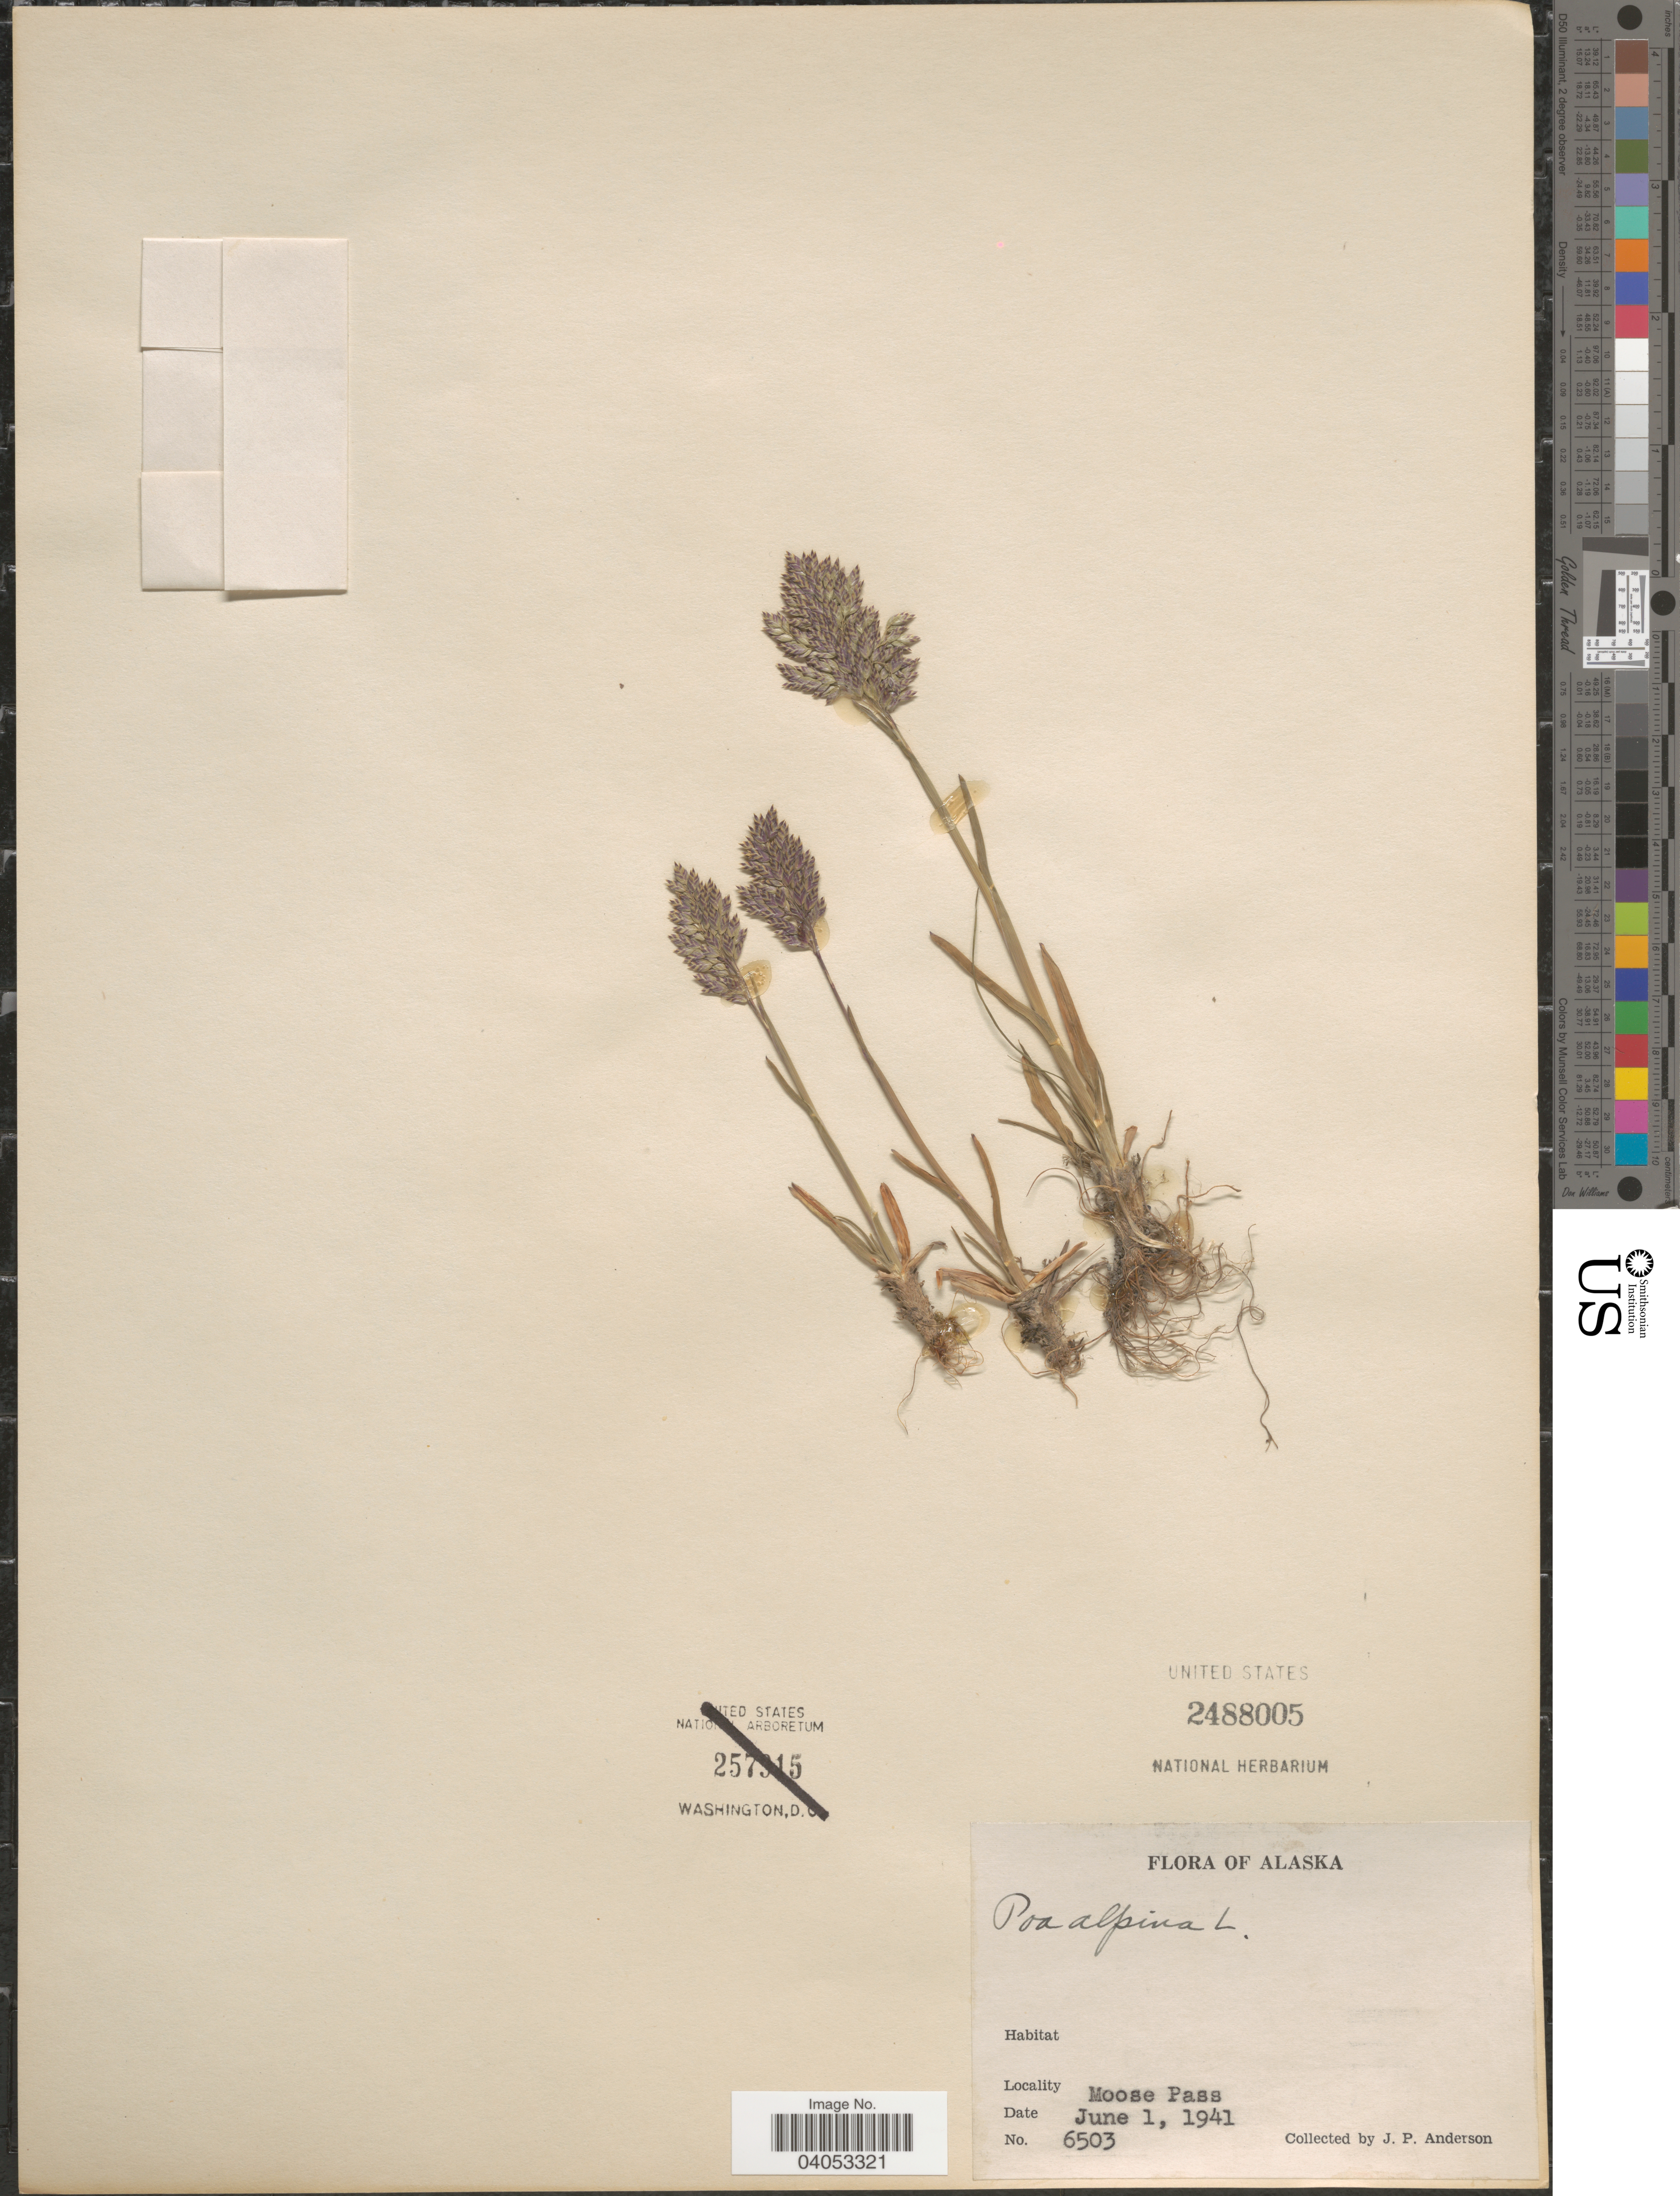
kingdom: Plantae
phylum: Tracheophyta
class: Liliopsida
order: Poales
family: Poaceae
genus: Poa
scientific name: Poa alpina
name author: L.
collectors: J. P. Anderson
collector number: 6503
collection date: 1941-06-01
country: United States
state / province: Alaska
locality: Moose Pass.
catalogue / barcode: US 2488005